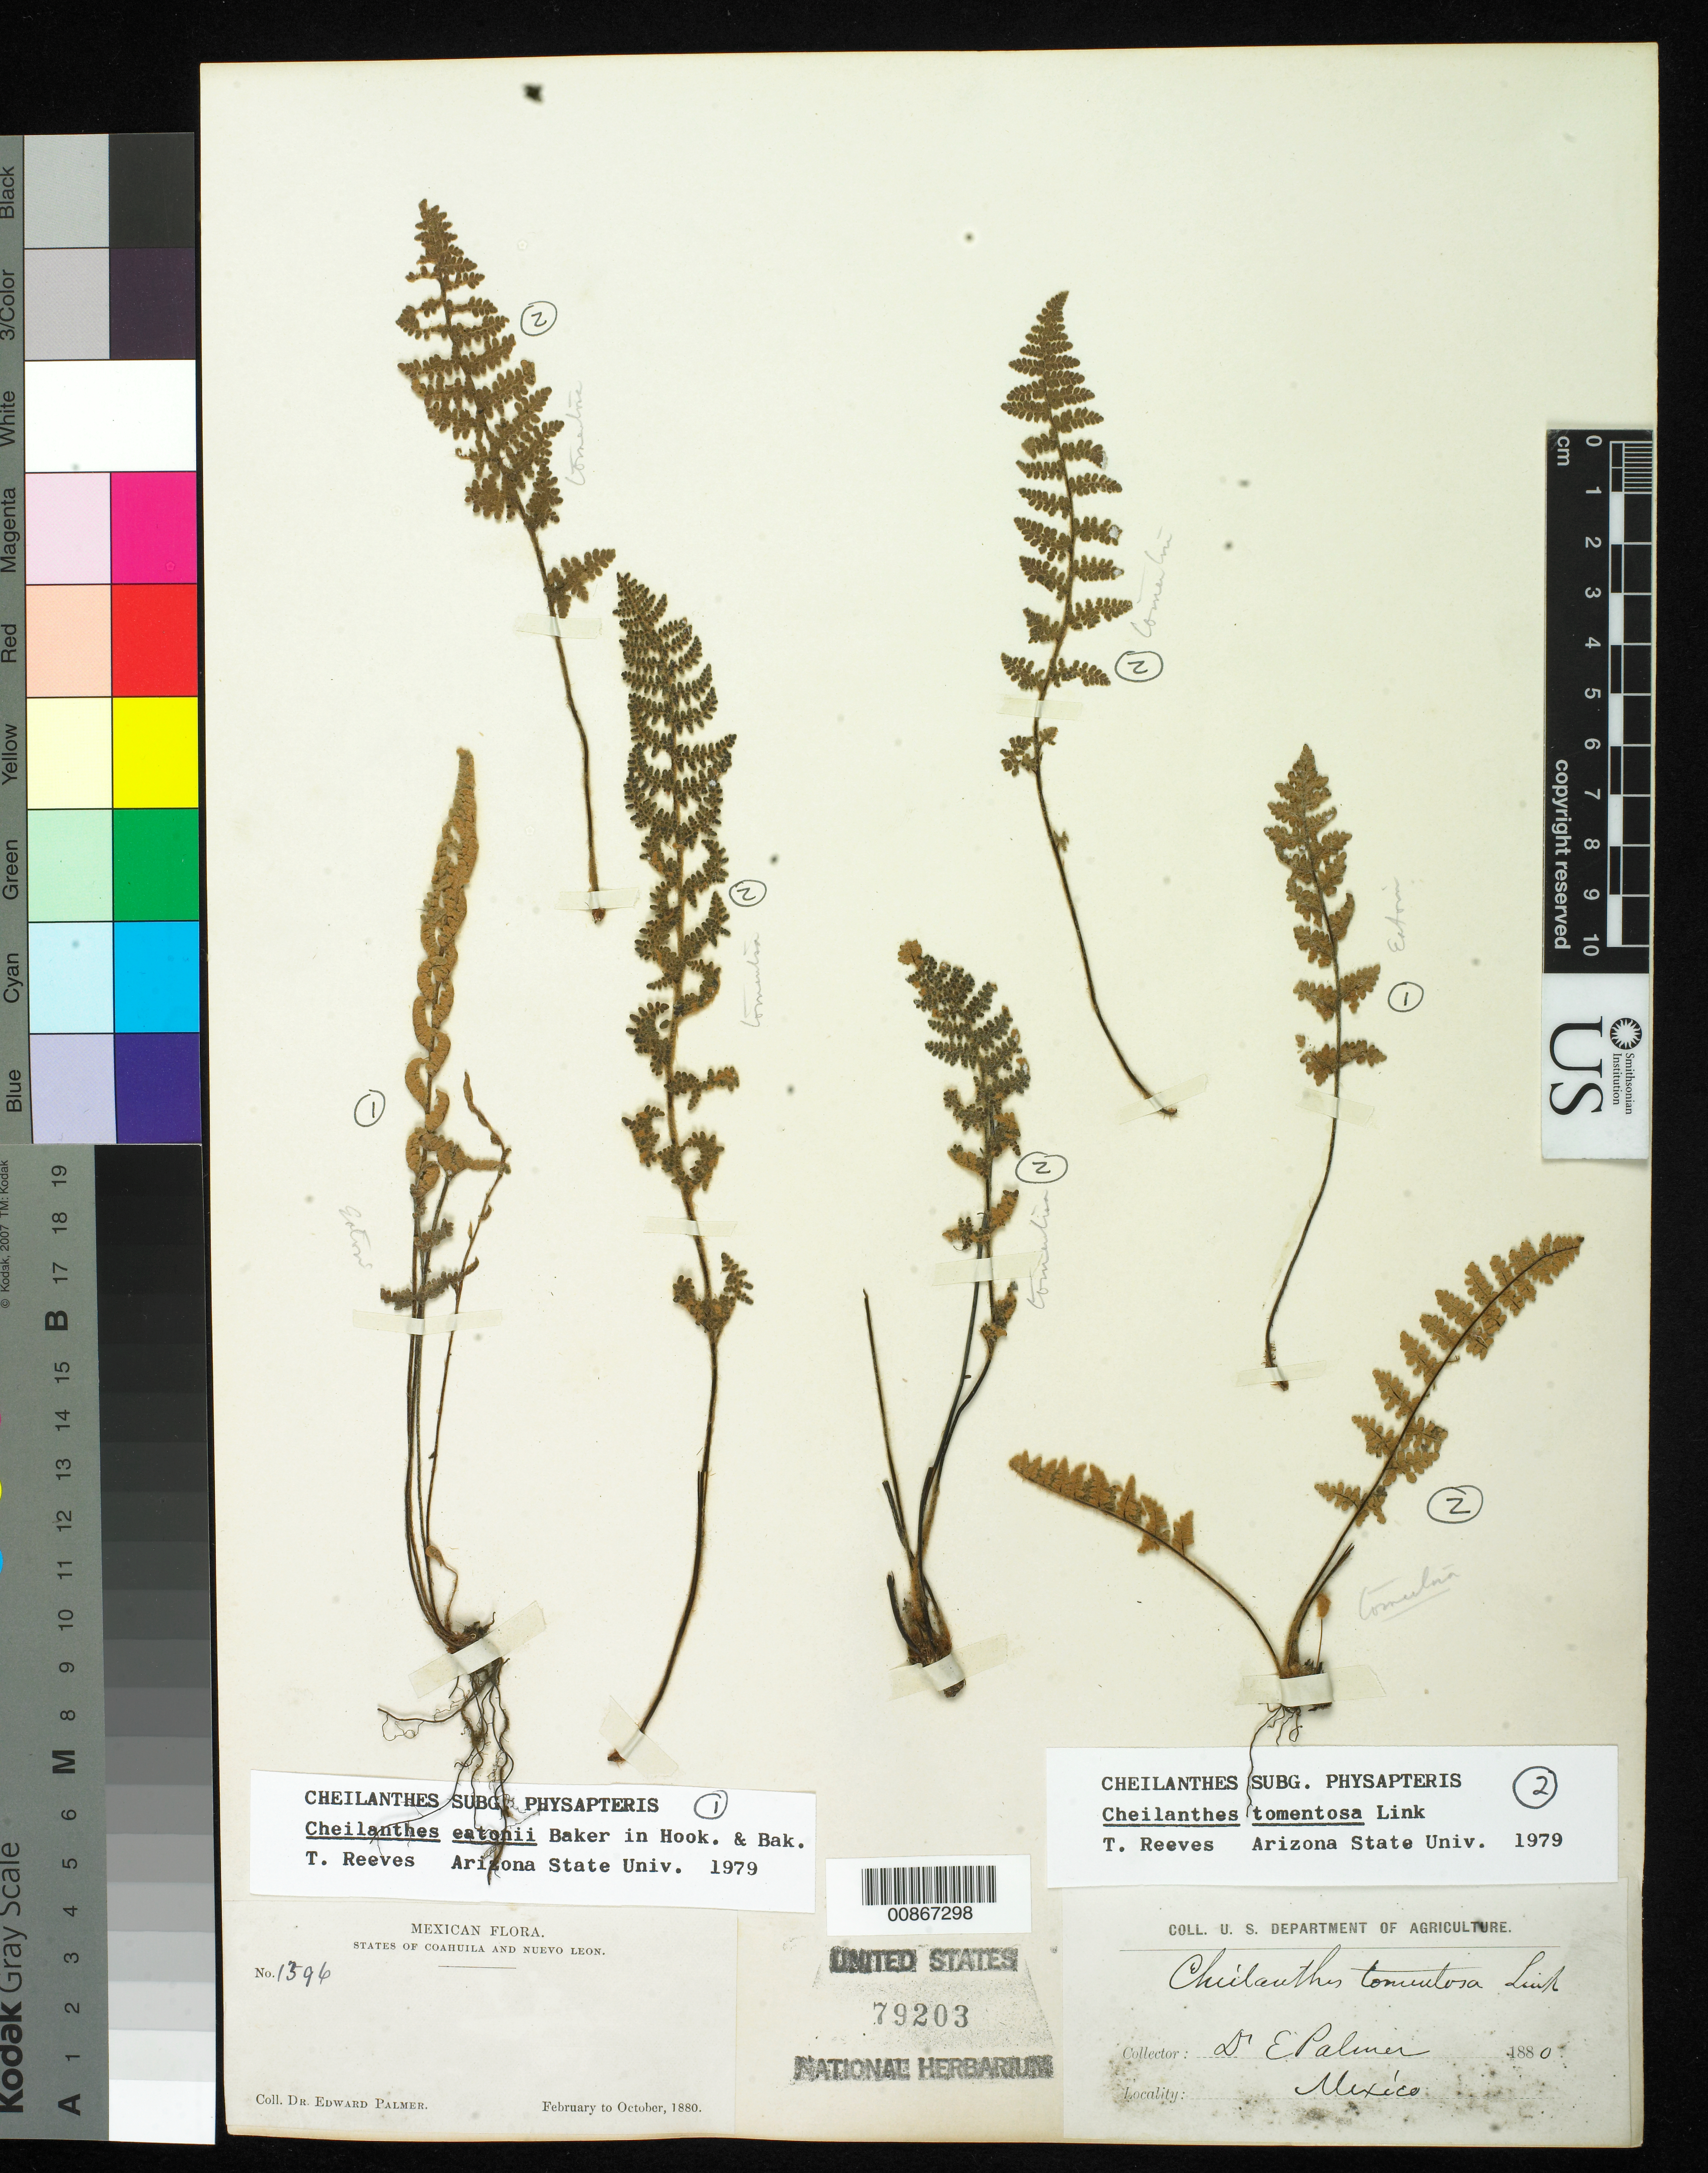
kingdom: Plantae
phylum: Tracheophyta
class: Polypodiopsida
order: Polypodiales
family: Pteridaceae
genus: Myriopteris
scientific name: Myriopteris tomentosa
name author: (Link) Fée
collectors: E. Palmer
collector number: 1396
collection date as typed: Feb 1880 to -- Oct 1880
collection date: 1880-02/1880-10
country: Mexico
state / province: Coahuila / Nuevo León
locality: States of Coahuila and Nuevo León.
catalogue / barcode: US 79203